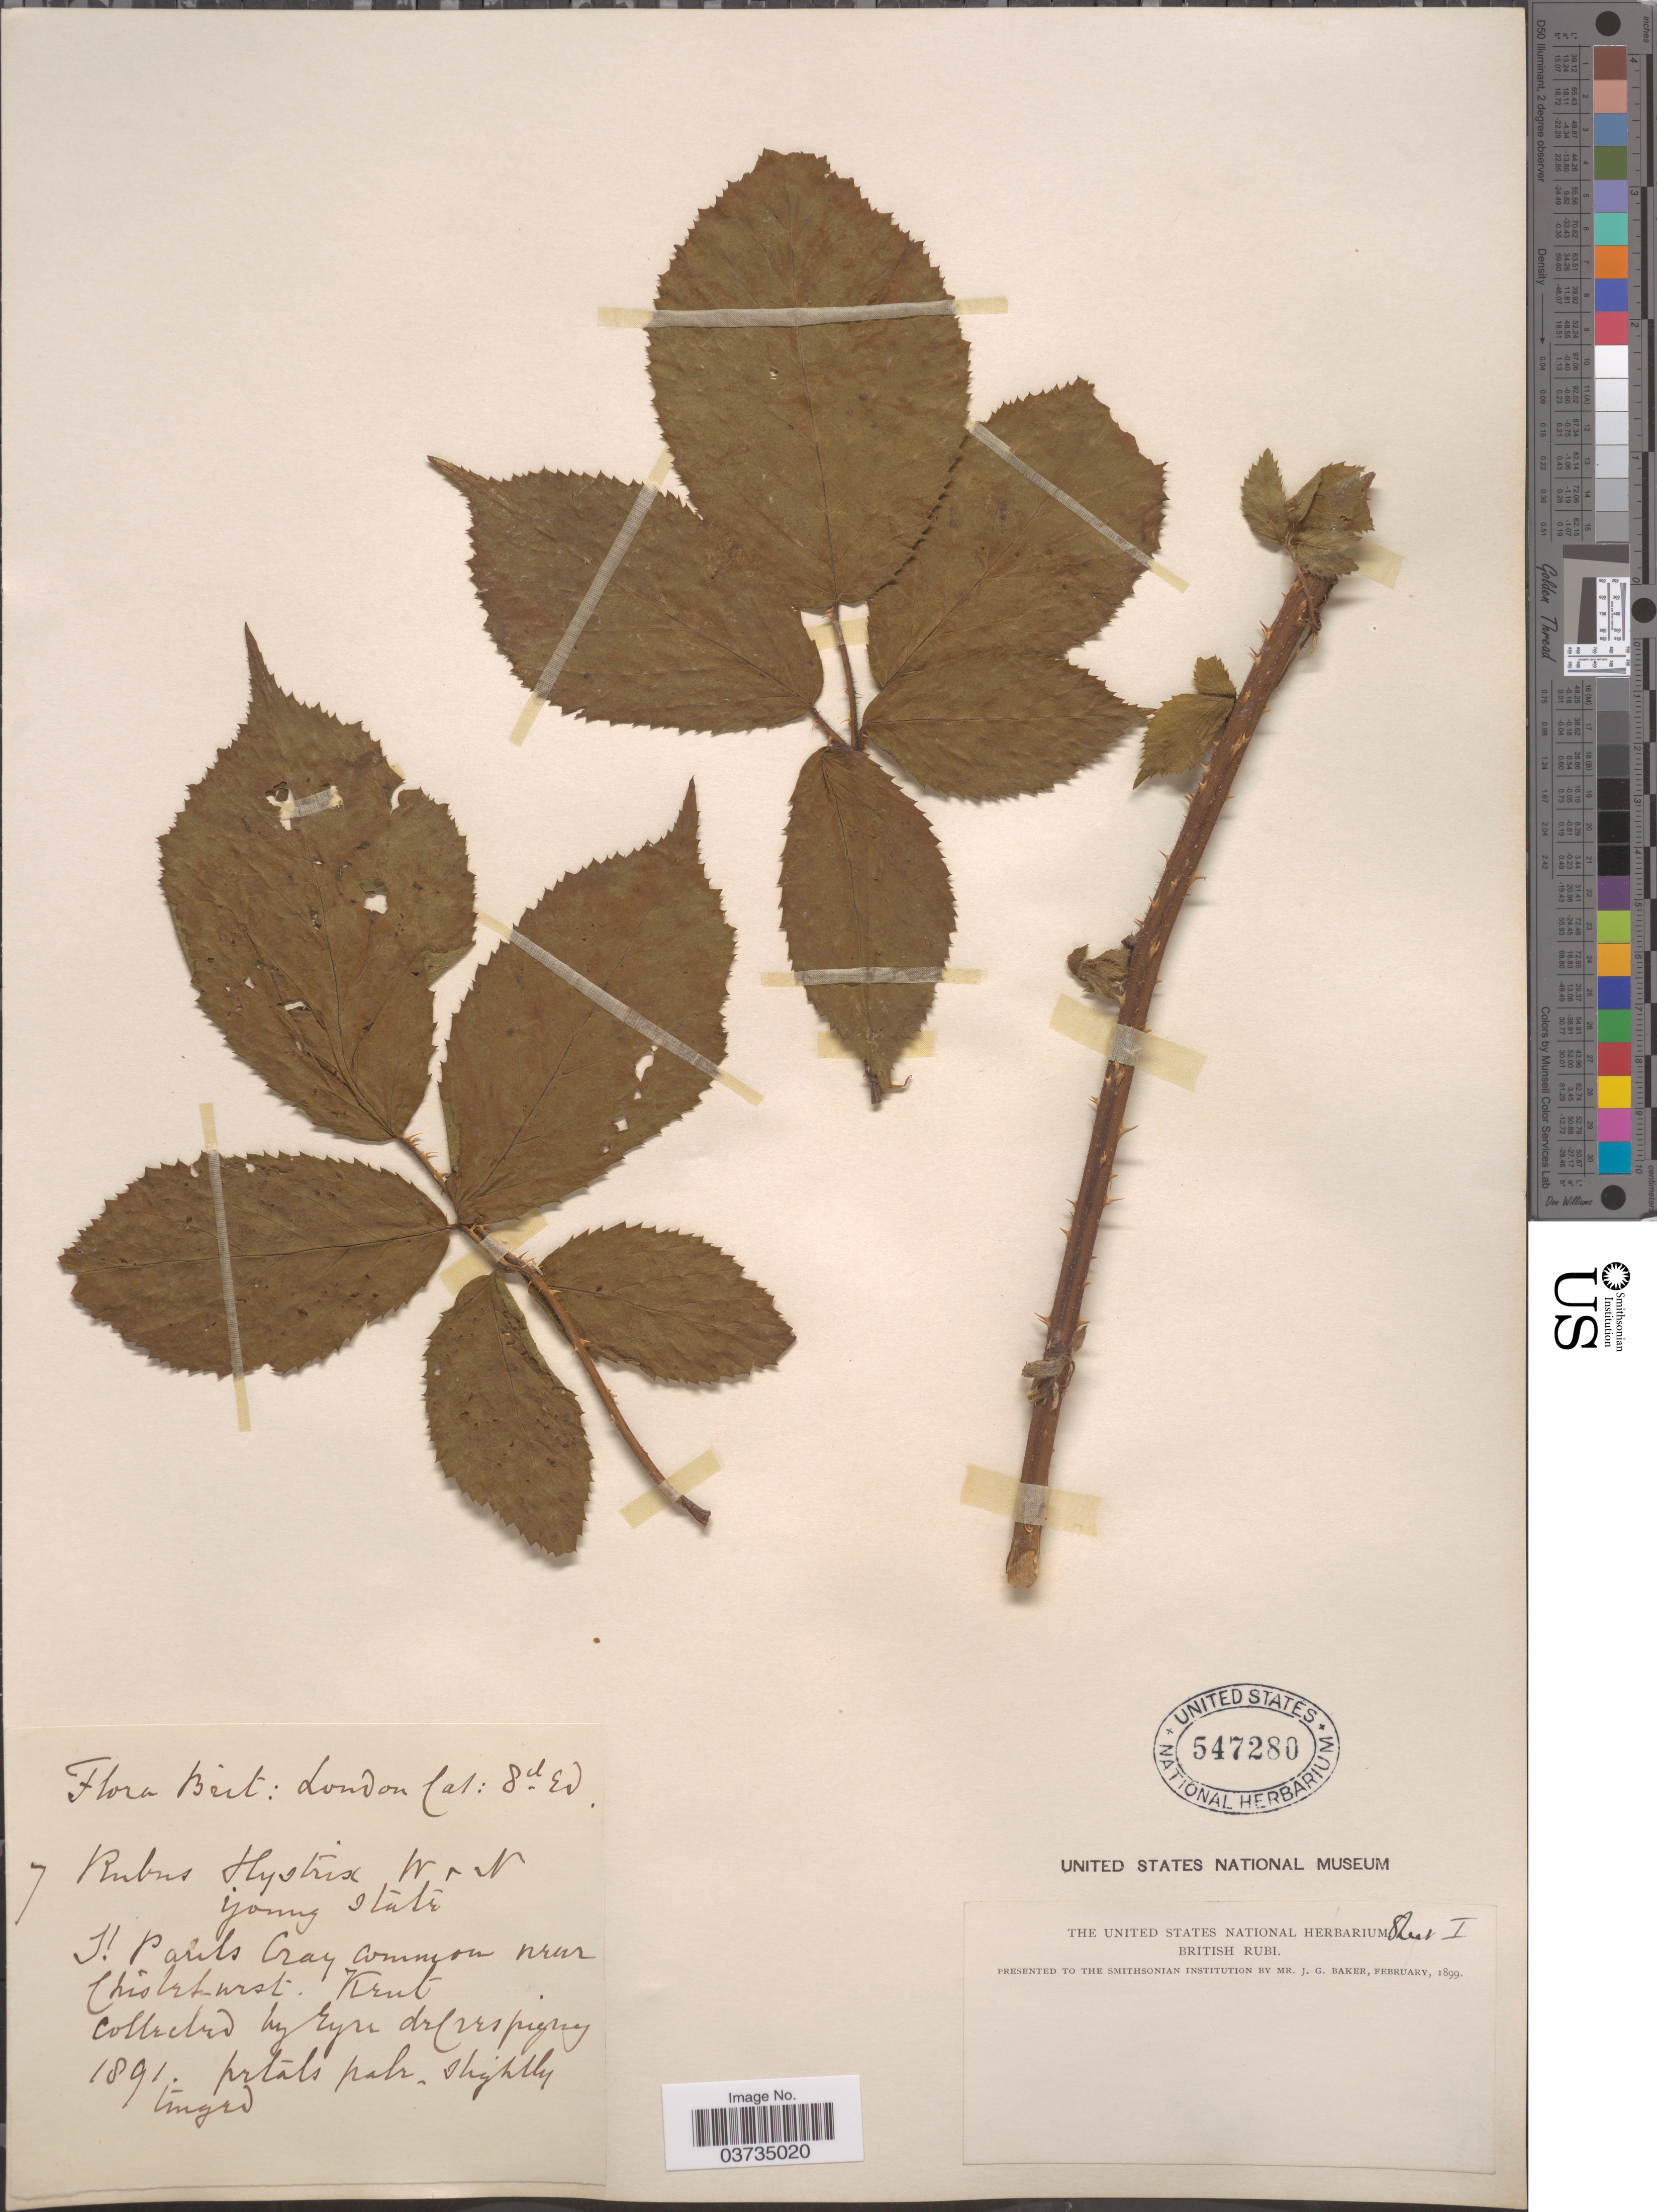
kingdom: Plantae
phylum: Tracheophyta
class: Magnoliopsida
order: Rosales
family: Rosaceae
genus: Rubus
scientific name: Rubus rufescens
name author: Lefèvre & P.J. Müll.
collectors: E. de Crespigny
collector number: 7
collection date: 1891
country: United Kingdom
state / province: England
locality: Brit: London. St. Pauls Cray Common near Chislehurst. Kent.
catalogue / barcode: US 547280